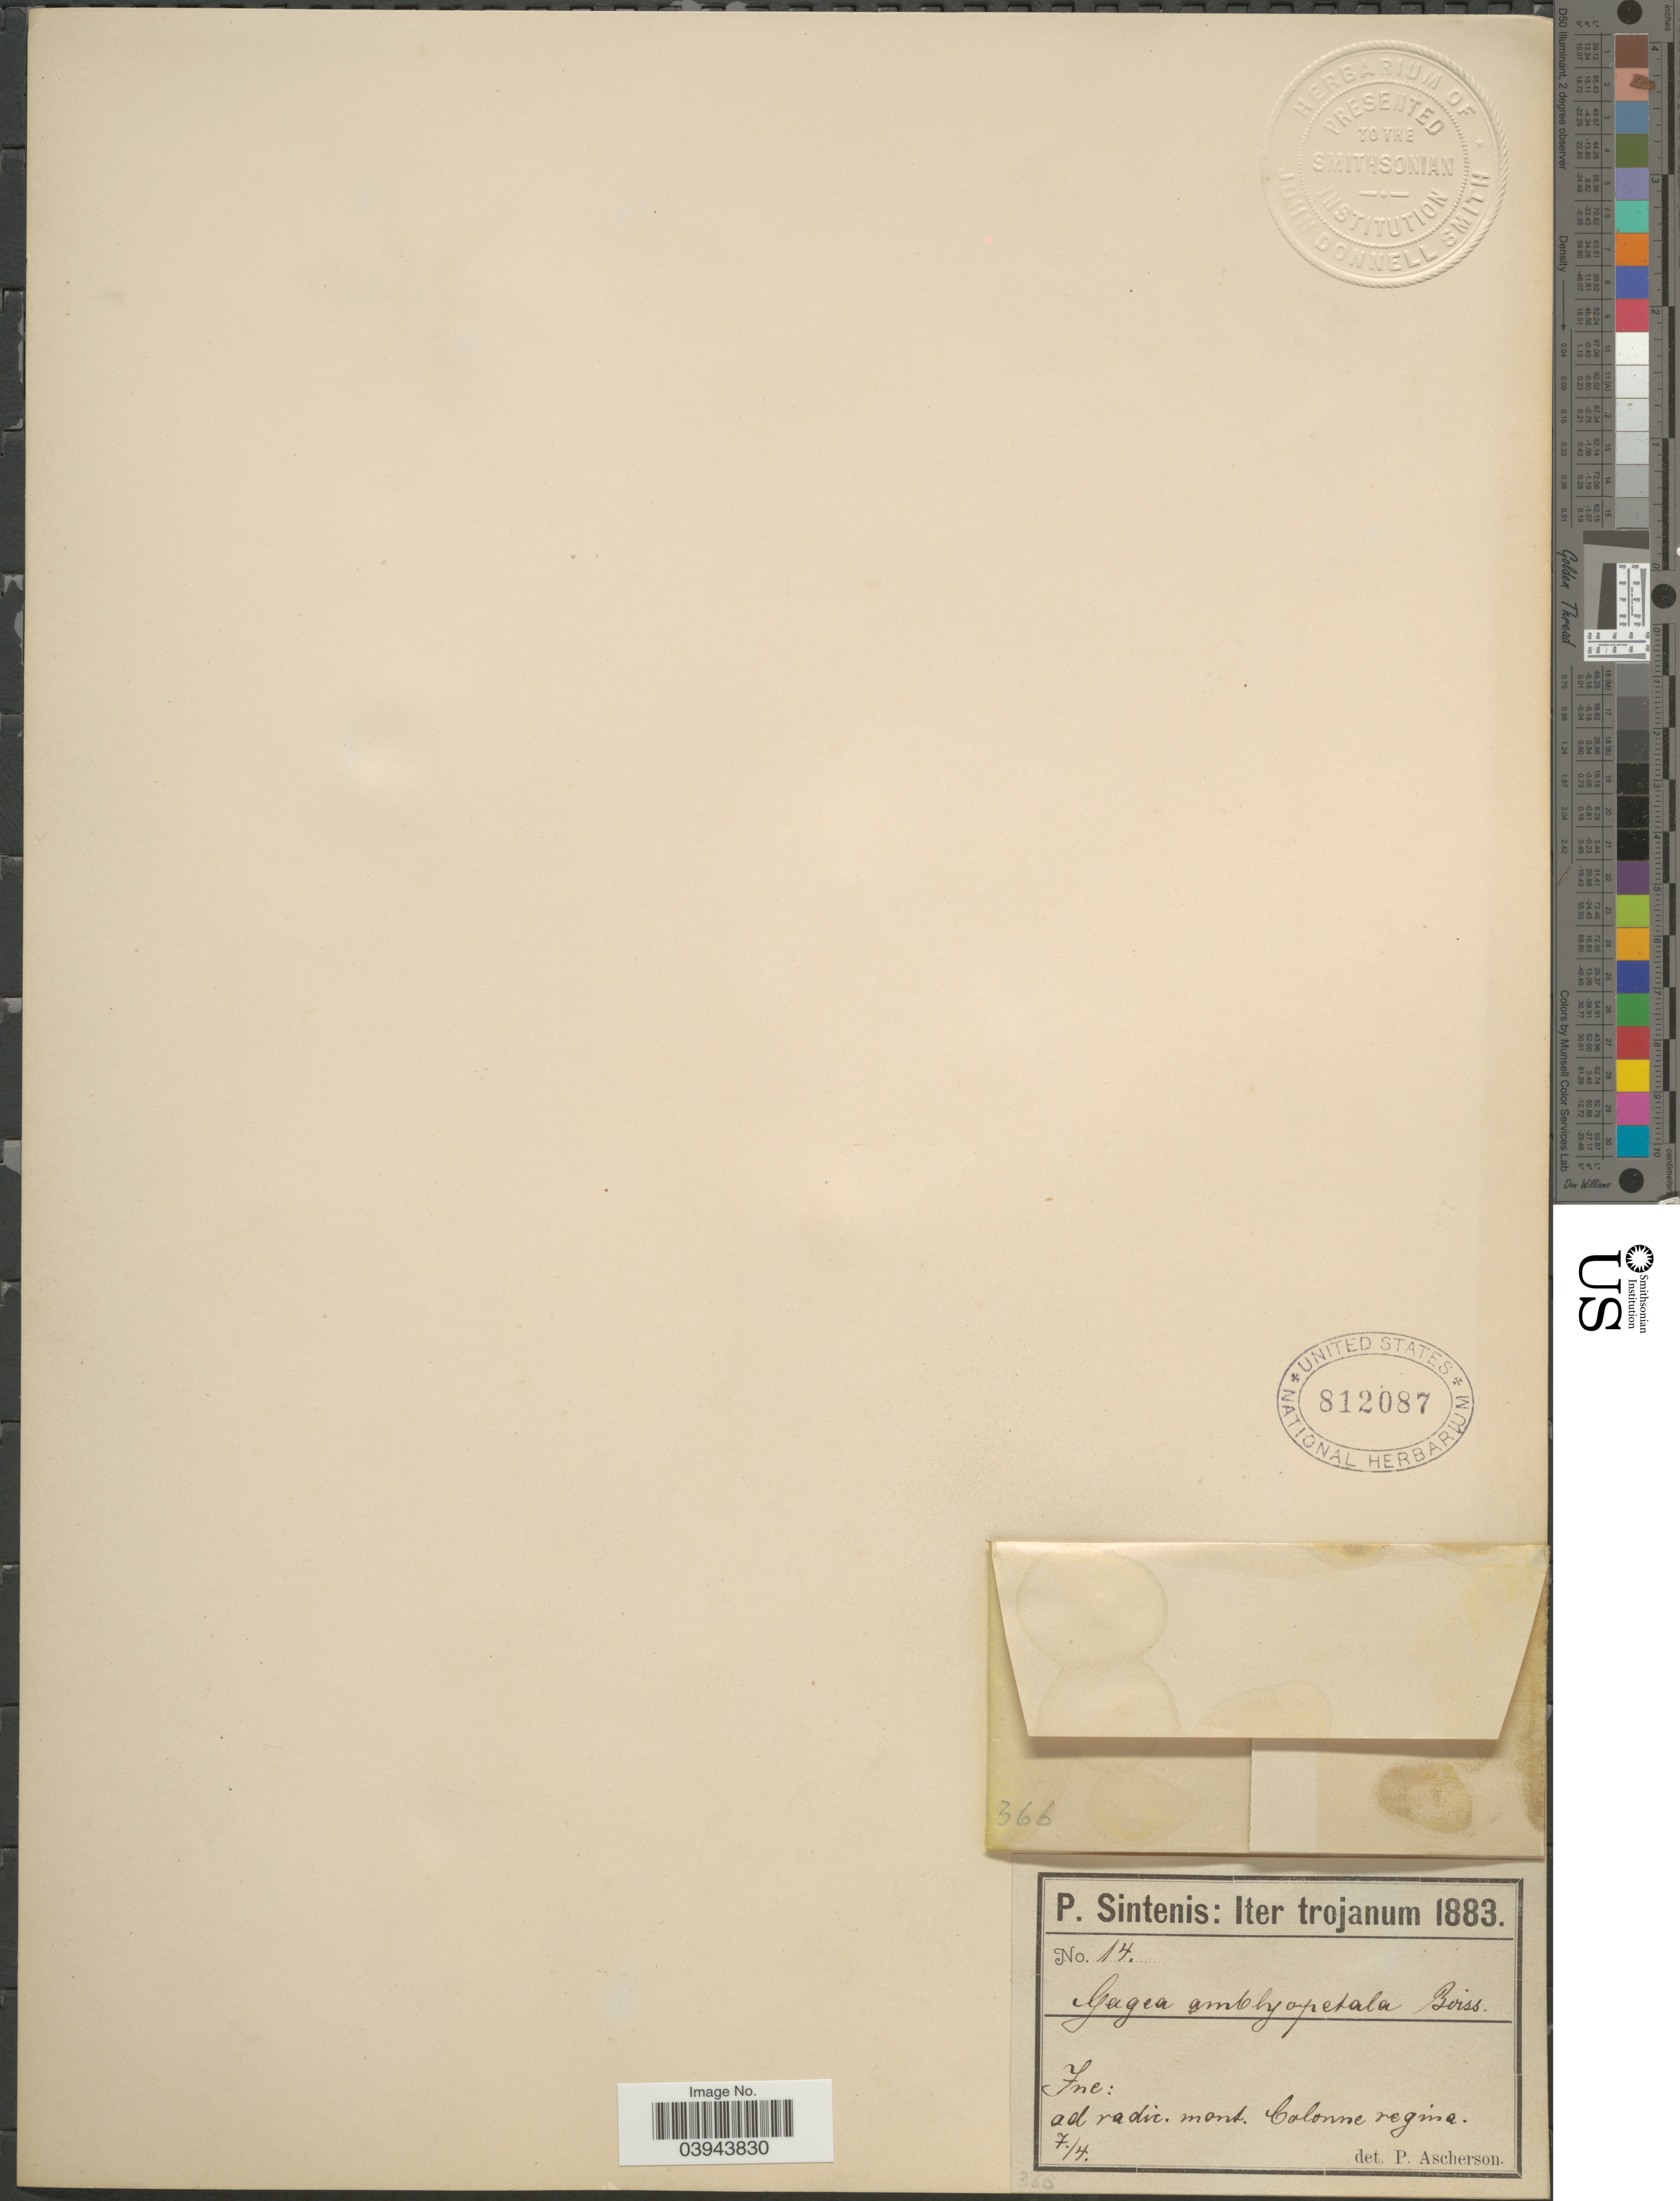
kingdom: Plantae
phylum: Tracheophyta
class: Liliopsida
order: Liliales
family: Liliaceae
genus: Gagea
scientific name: Gagea amblyopetala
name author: Boiss. & Heldr.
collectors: P. Sintenis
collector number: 14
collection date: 1883-04-07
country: Turkey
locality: Iter trojanum. Ine: ad radic. mont. Colonne regina.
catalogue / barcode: US 812087